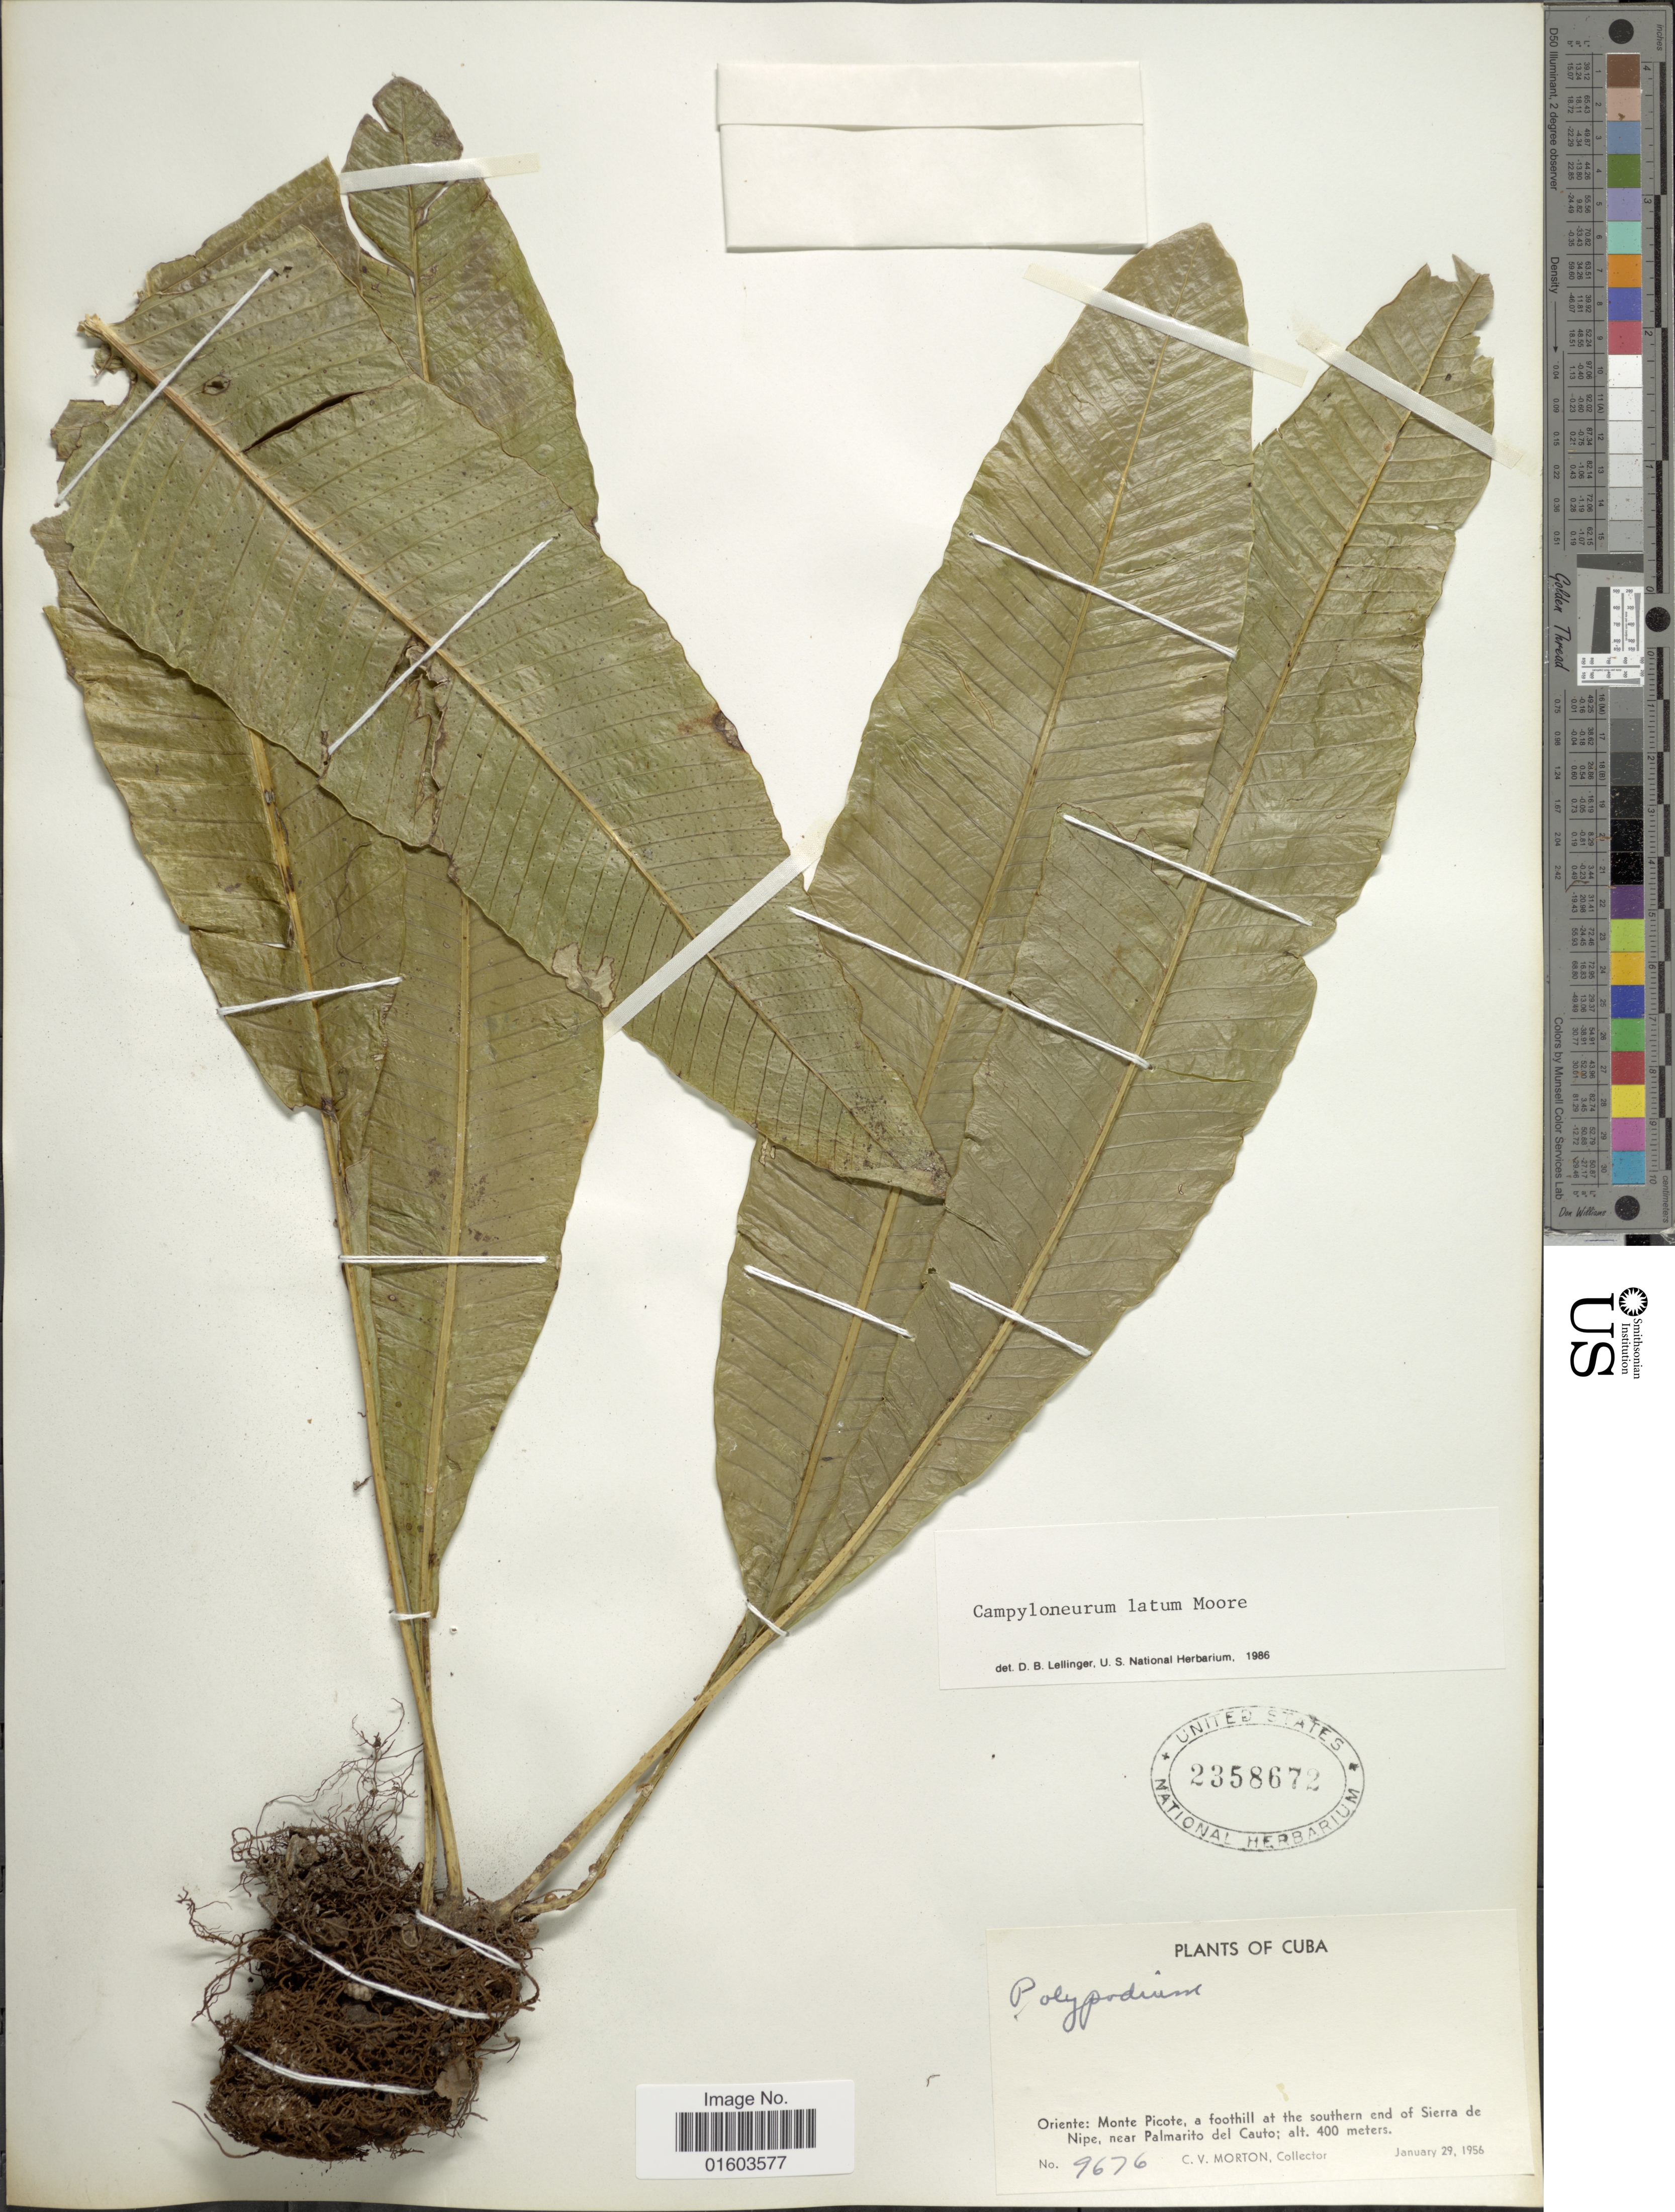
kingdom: Plantae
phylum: Tracheophyta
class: Polypodiopsida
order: Polypodiales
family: Polypodiaceae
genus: Campyloneurum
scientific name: Campyloneurum latum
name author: T. Moore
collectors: C. V. Morton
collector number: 9676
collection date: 1956-01-29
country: Cuba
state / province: Oriente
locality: Monte Picote, a foothill at the southern end of Sierra de Nipe, Near Palmarito del Cauto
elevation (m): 400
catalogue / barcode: US 2358672